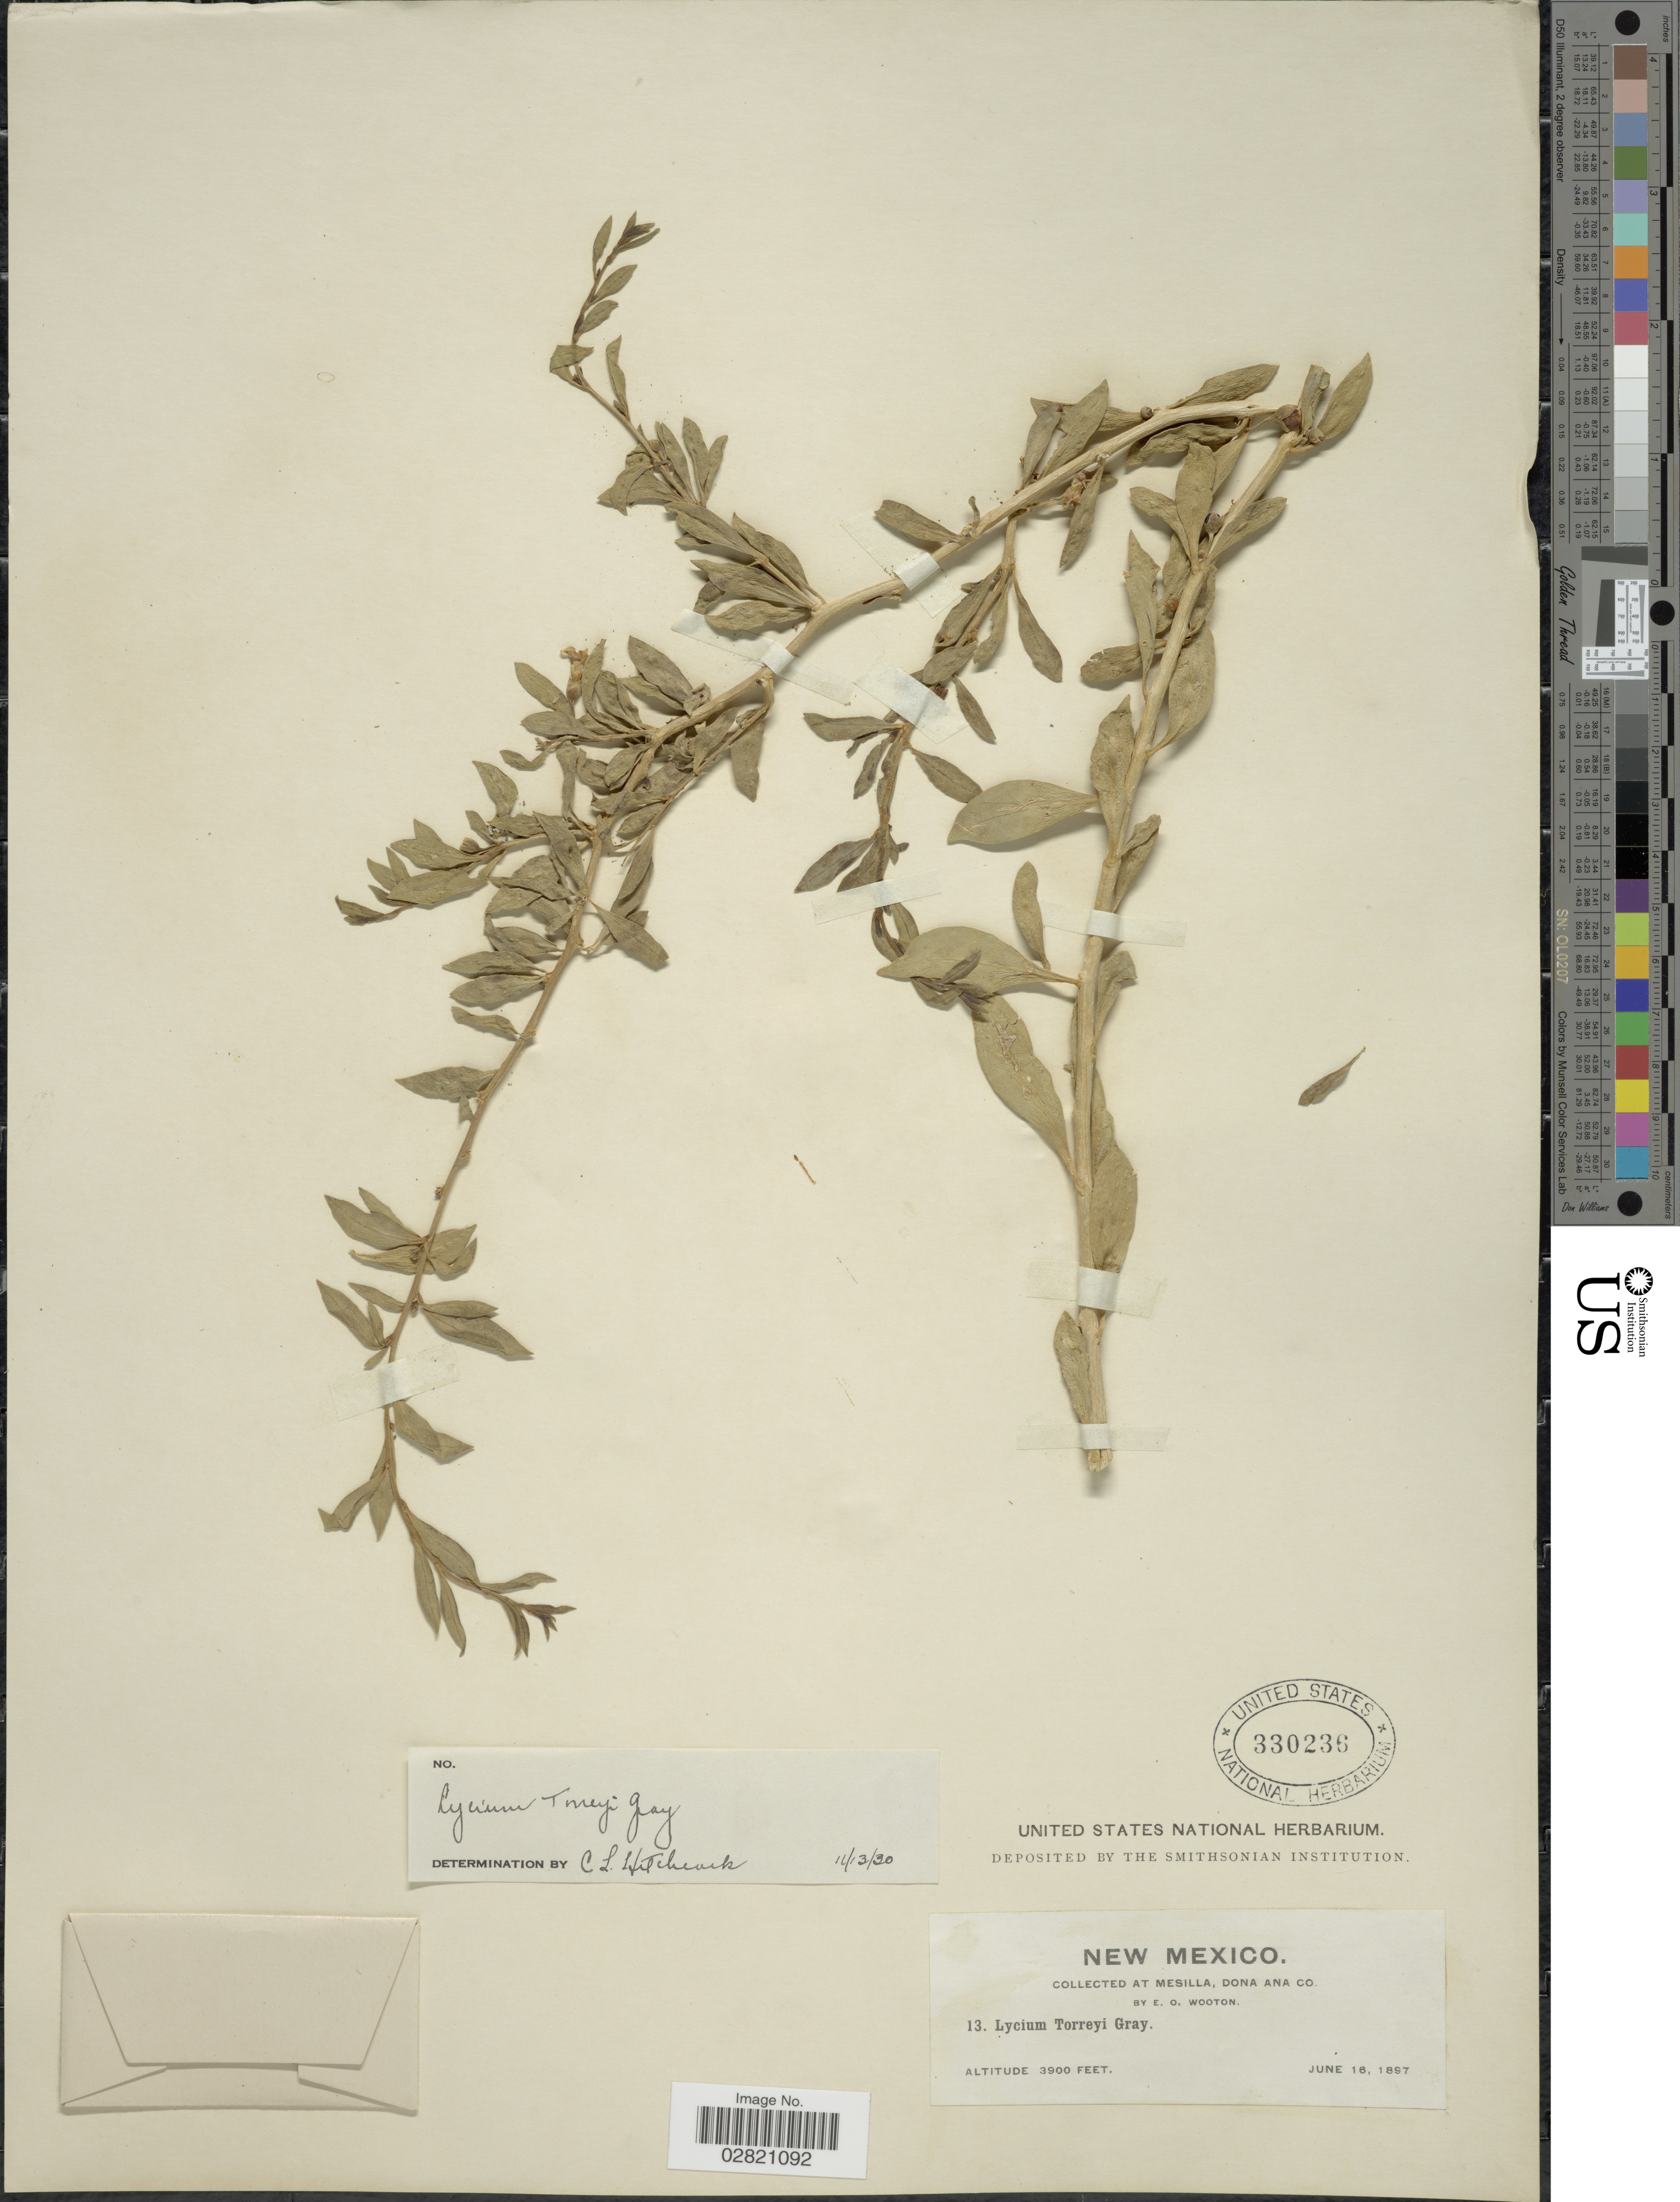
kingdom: Plantae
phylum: Tracheophyta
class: Magnoliopsida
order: Solanales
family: Solanaceae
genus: Lycium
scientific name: Lycium torreyi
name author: A. Gray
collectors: E. O. Wooton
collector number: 13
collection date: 1897-06-16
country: United States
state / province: New Mexico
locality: At Mesilla, Dona Ana Co.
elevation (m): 1189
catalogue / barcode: US 330236